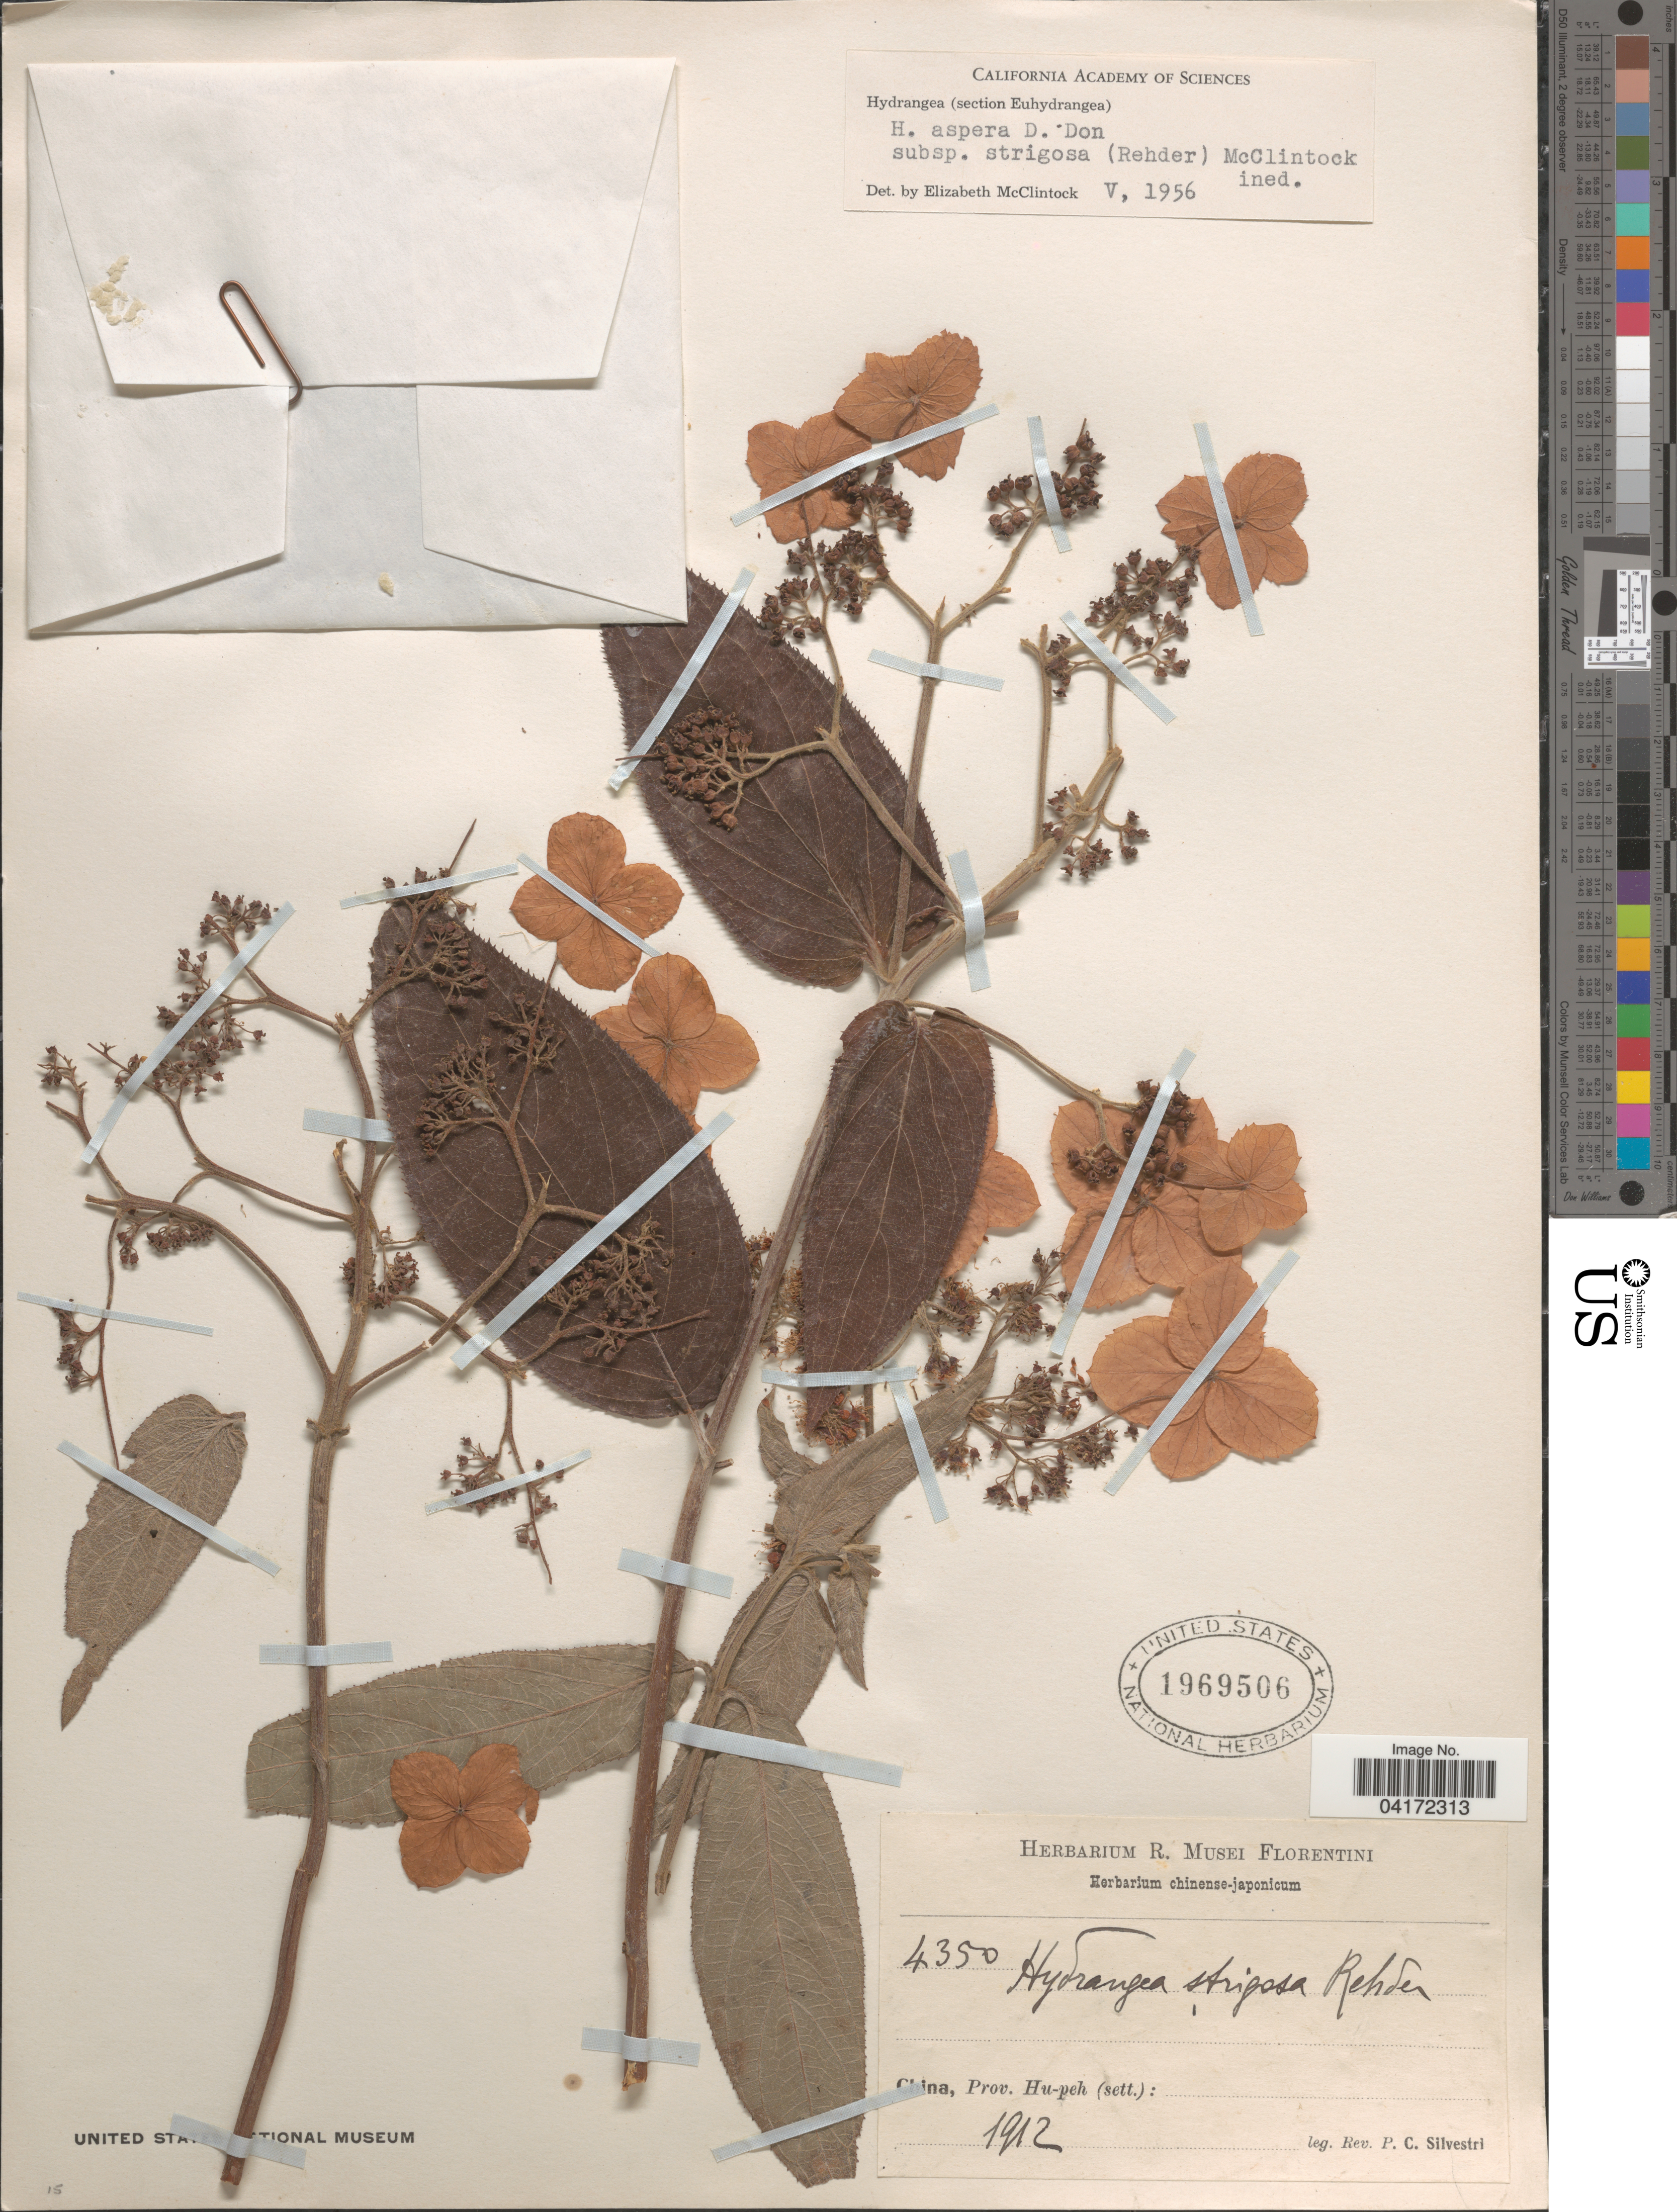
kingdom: Plantae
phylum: Tracheophyta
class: Magnoliopsida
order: Cornales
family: Hydrangeaceae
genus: Hydrangea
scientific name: Hydrangea aspera subsp. strigosa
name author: (Rehder) E. M. McClint.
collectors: P. Silvestri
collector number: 4350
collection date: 1912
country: China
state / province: Hubei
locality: Prov. Hu-peh (sett.).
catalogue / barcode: US 1969506